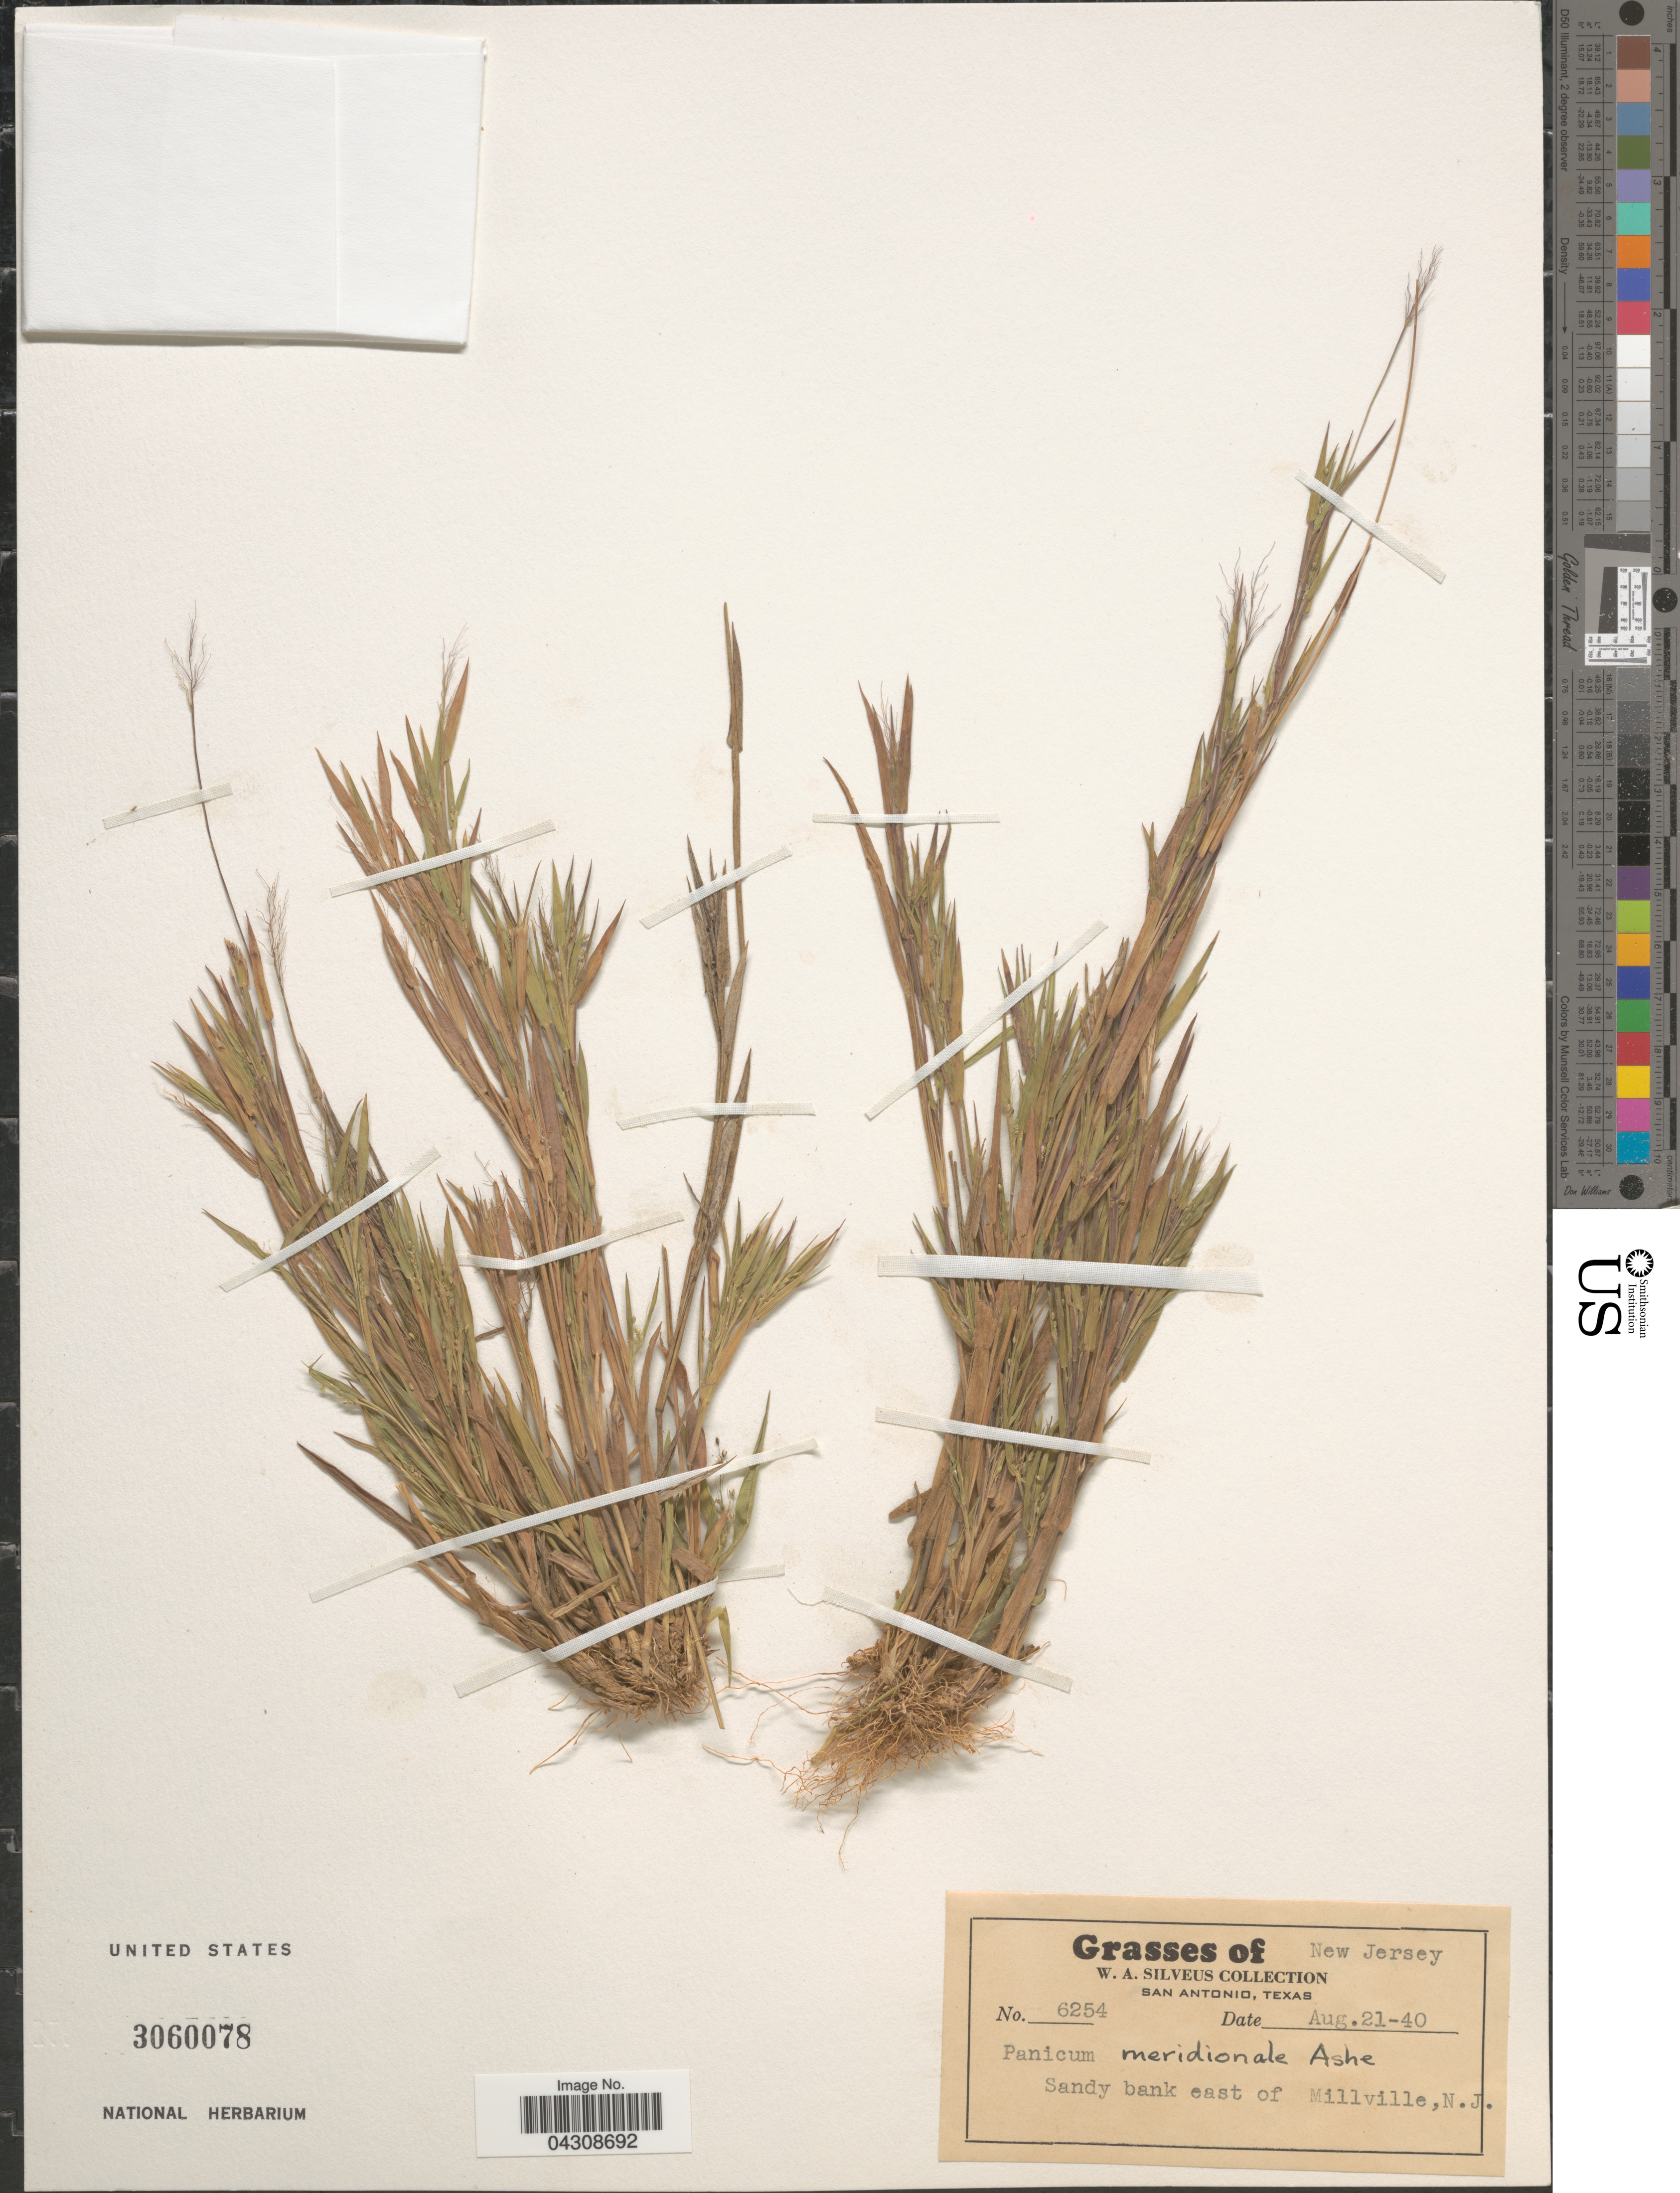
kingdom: Plantae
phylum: Tracheophyta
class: Liliopsida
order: Poales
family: Poaceae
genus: Dichanthelium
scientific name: Dichanthelium acuminatum var. acuminatum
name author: (Sw.) Gould & C.A. Clark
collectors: W. Silveus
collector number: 6254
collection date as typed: Transcribed d/m/y: 21/8/40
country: United States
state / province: New Jersey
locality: Sandy bank east of Millville.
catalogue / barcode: US 3060078